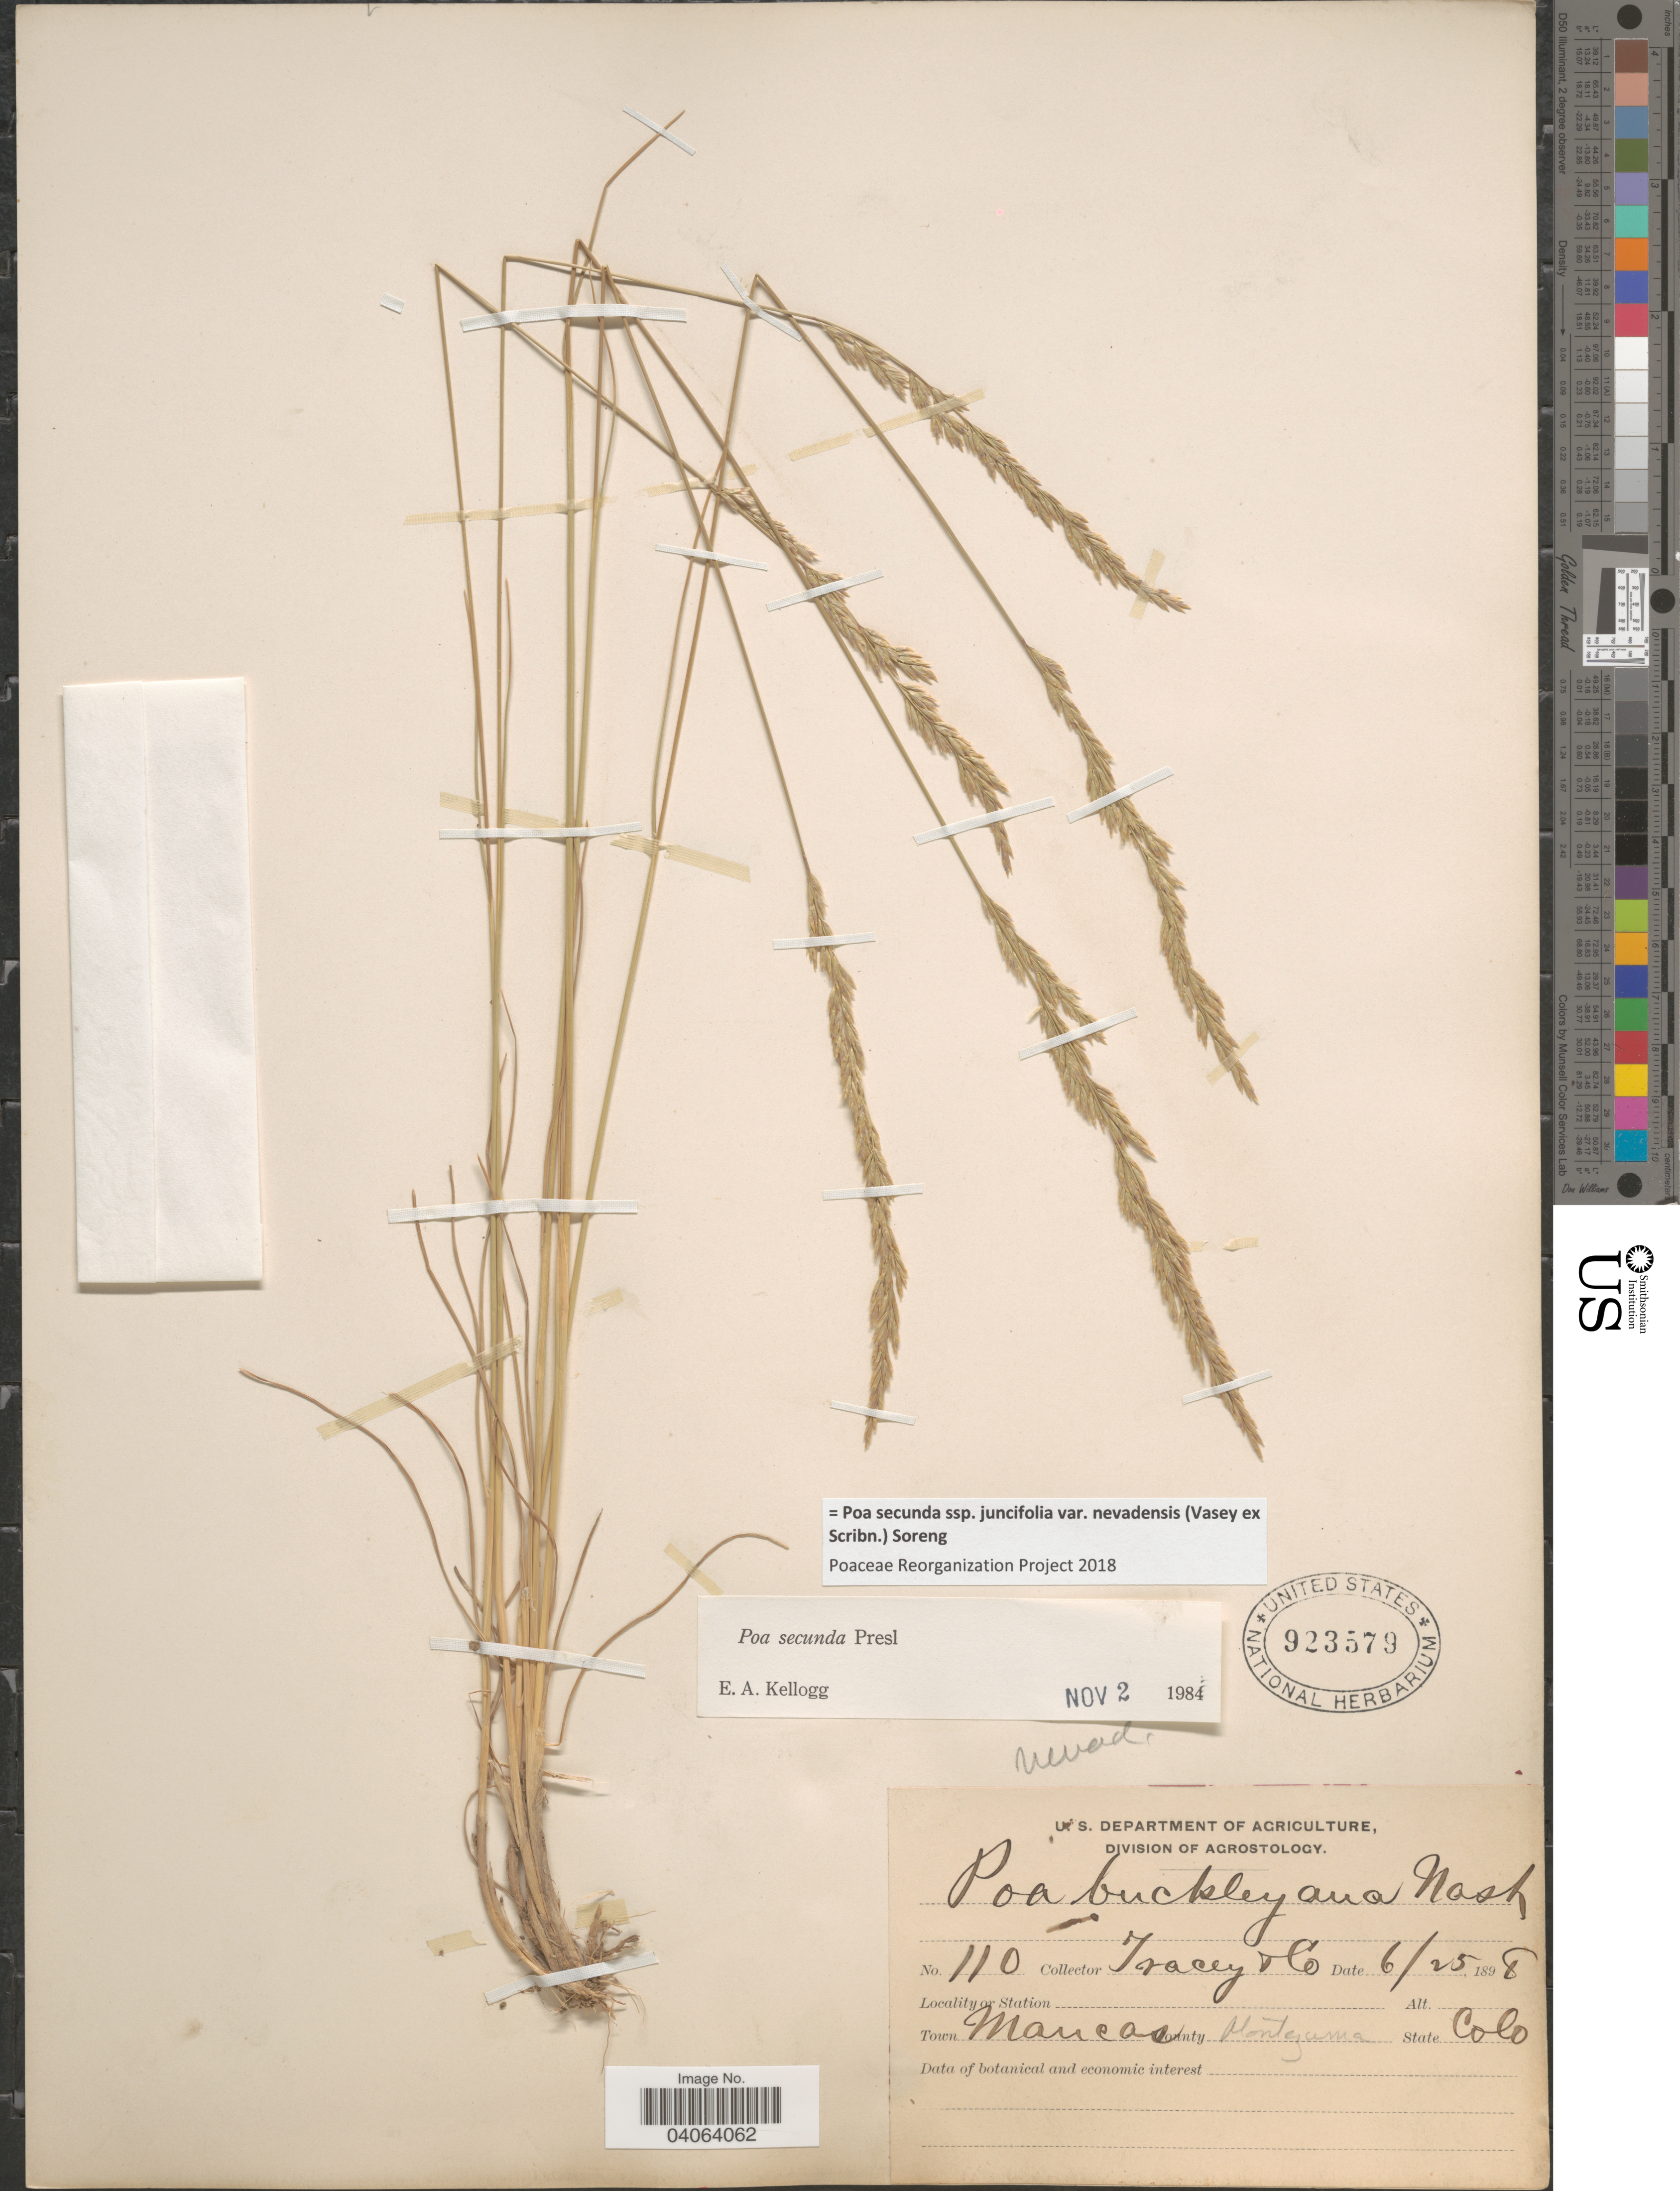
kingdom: Plantae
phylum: Tracheophyta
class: Liliopsida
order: Poales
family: Poaceae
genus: Poa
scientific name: Poa secunda subsp. juncifolia var. nevadensis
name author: (Vasey ex Scribn.) Soreng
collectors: Tracey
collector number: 110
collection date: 1898-06-25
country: United States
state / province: Colorado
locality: Town Mancos. County Montezuma.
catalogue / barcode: US 923579